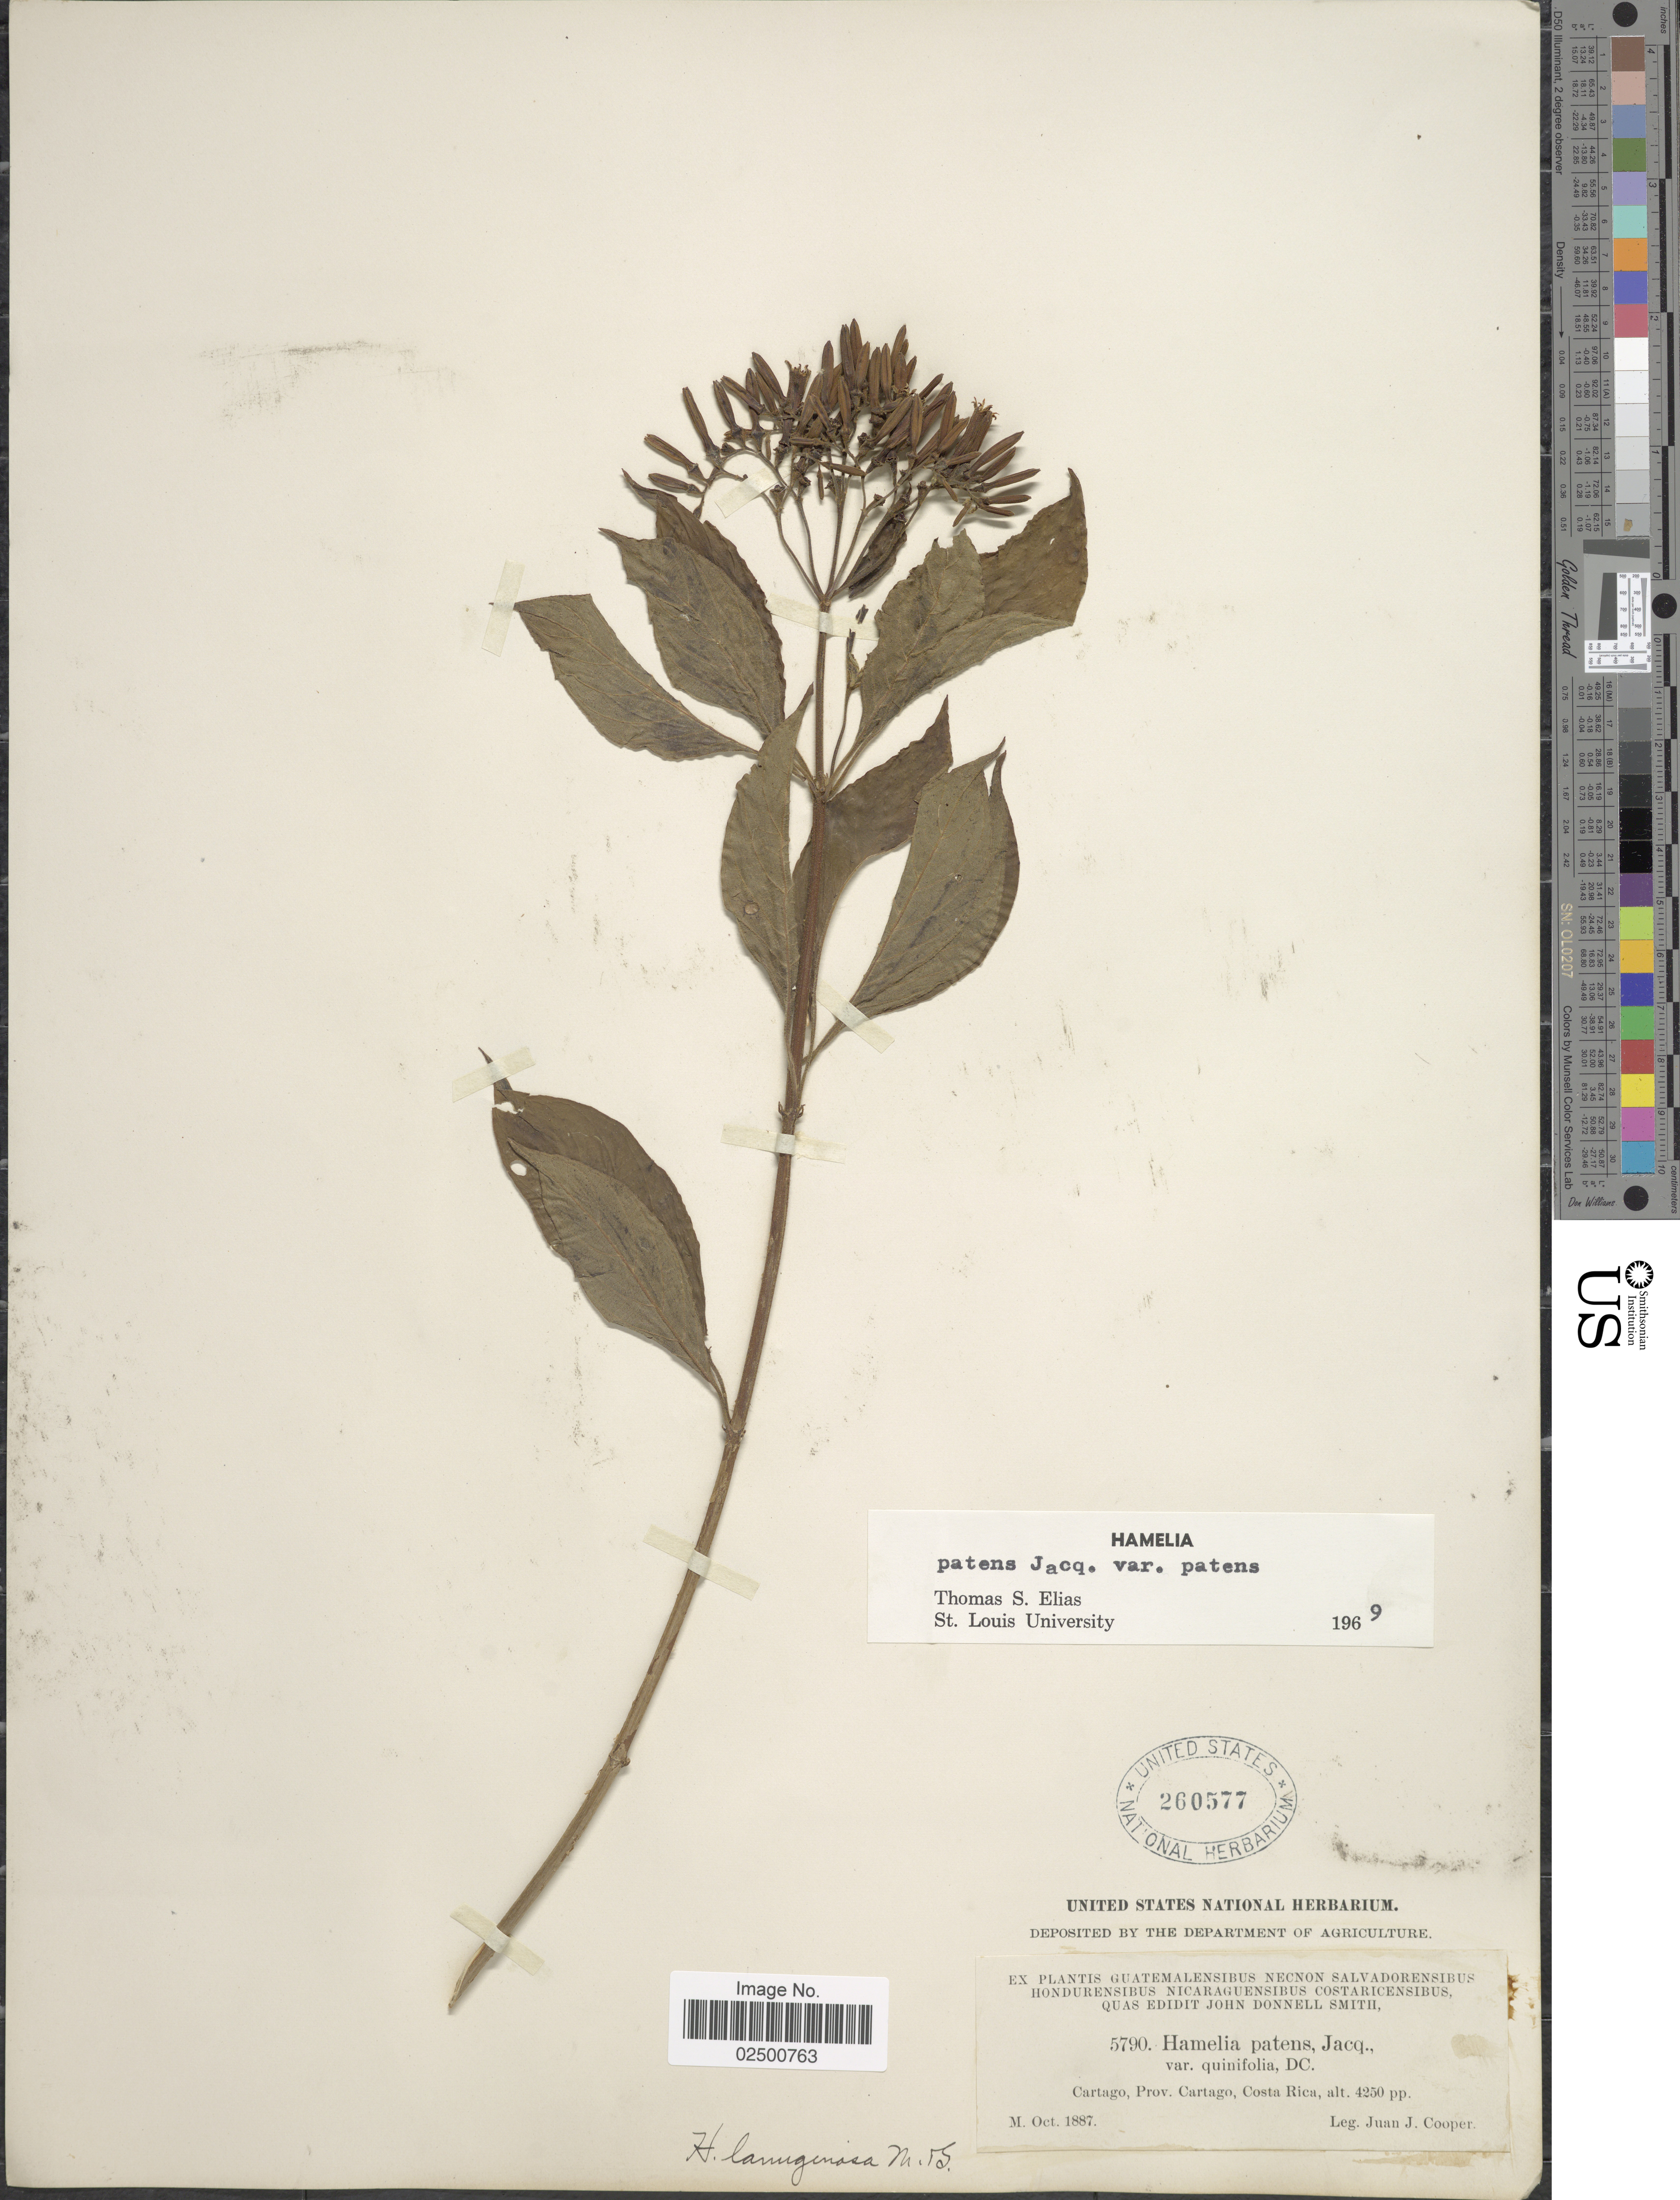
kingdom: Plantae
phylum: Tracheophyta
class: Magnoliopsida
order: Gentianales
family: Rubiaceae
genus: Hamelia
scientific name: Hamelia patens var. patens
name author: Jacq.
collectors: J. J. Cooper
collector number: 5790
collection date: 1887-10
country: Costa Rica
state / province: Cartago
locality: Cartago, Prov. Cartago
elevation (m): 1295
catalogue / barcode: US 260577